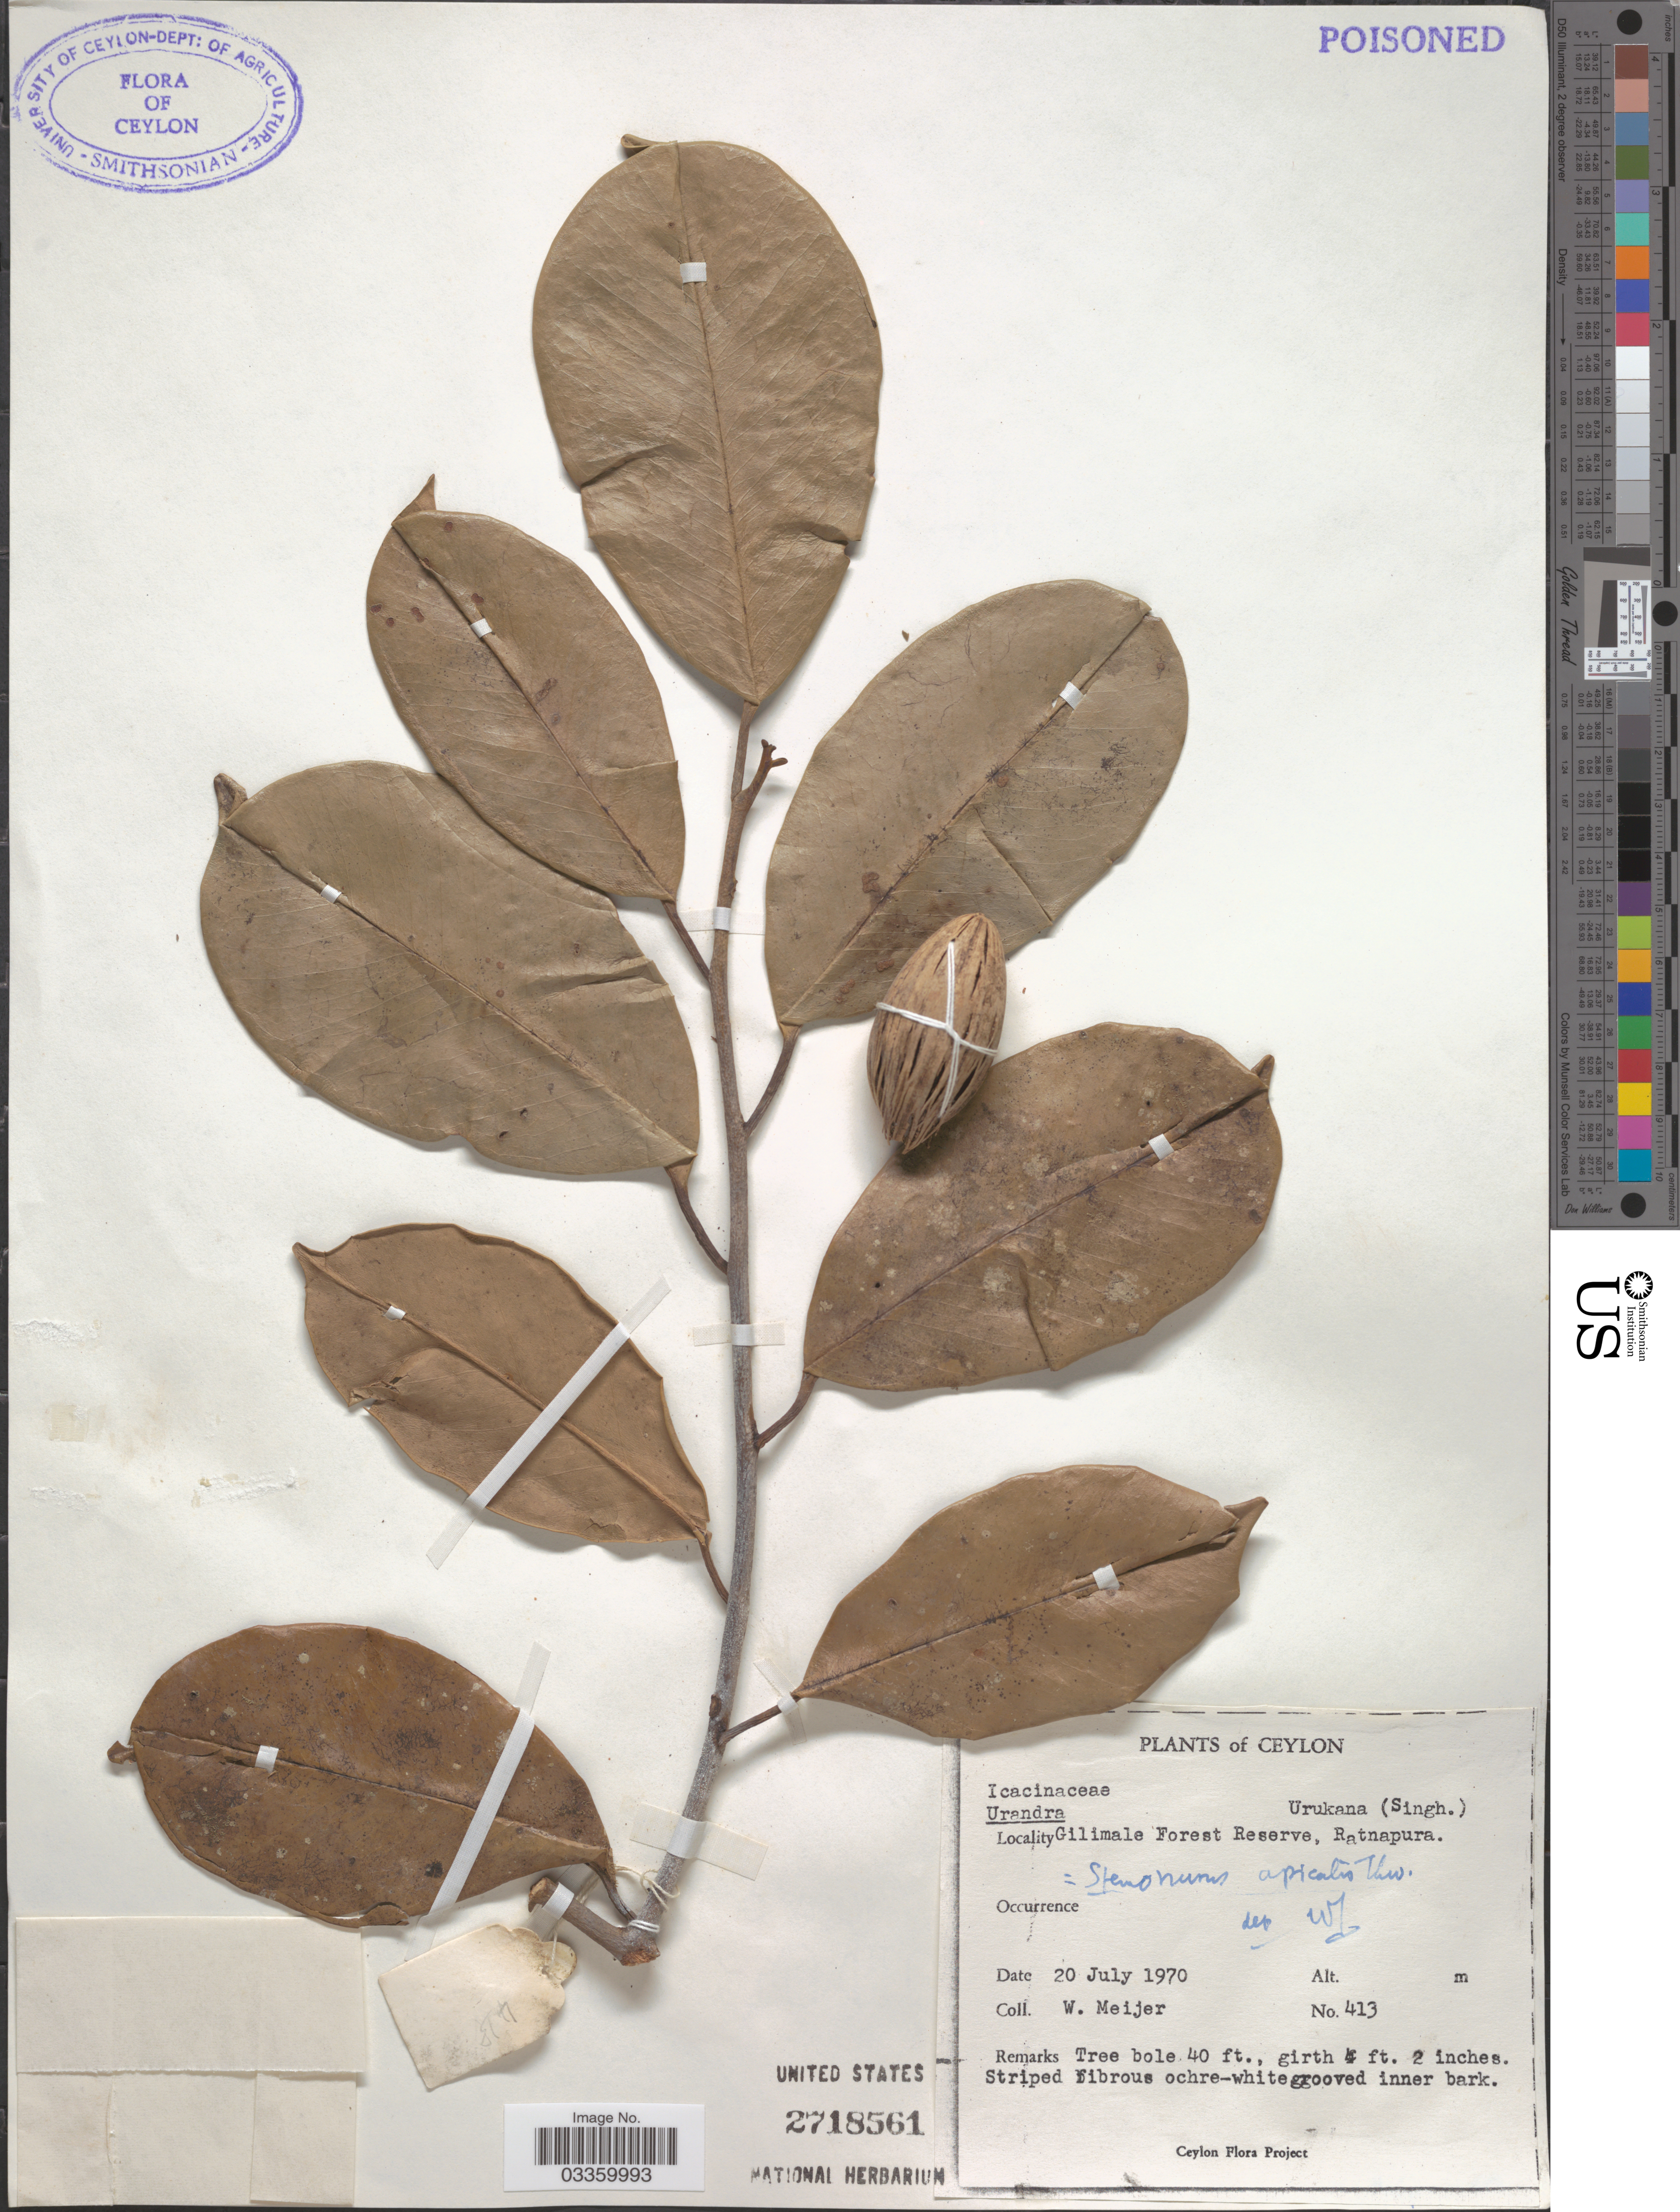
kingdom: Plantae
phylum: Tracheophyta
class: Magnoliopsida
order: Cardiopteridales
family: Stemonuraceae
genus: Stemonurus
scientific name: Stemonurus apicalis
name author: (Thwaites) Miers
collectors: W. Meijer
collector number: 413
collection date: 1970-07-20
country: Sri Lanka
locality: Ceylon. Gilimale Forest Reserve, Ratnapura.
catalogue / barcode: US 2718561